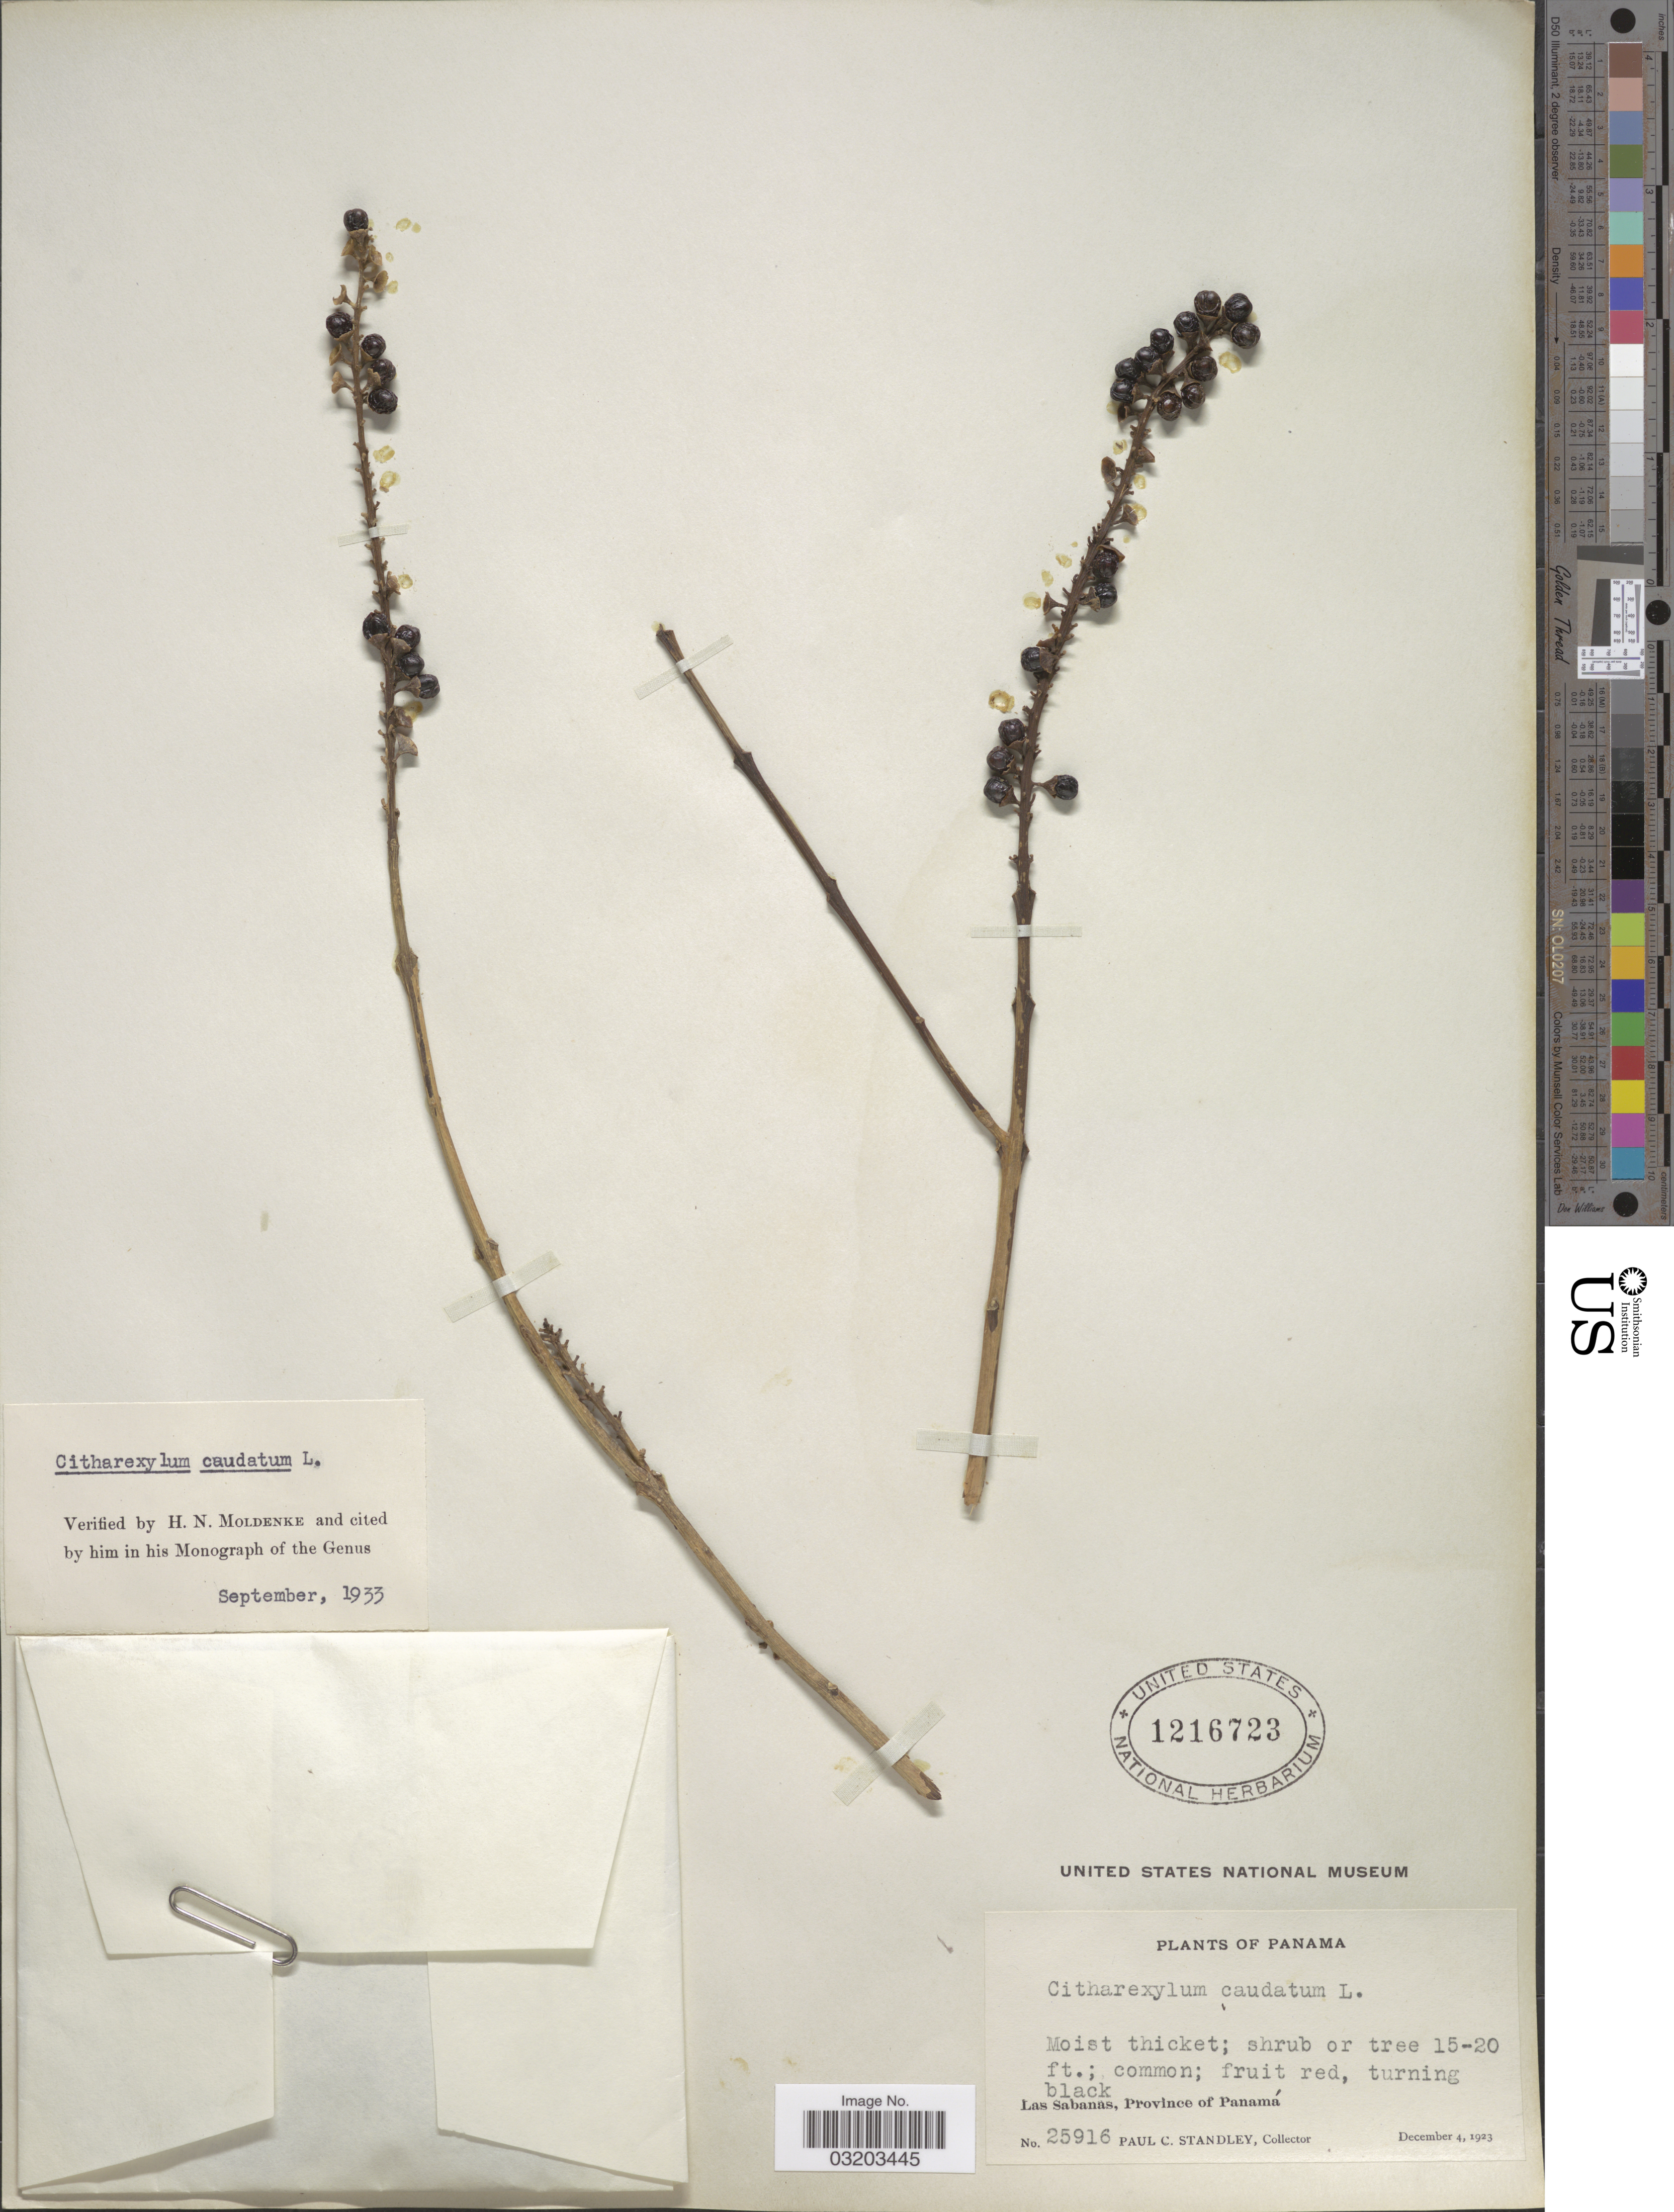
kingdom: Plantae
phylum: Tracheophyta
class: Magnoliopsida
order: Lamiales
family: Verbenaceae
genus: Citharexylum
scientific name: Citharexylum caudatum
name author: L.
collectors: P. C. Standley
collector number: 25916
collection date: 1923-12-04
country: Panama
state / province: Panamá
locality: Las Sabanas.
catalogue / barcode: US 1216723